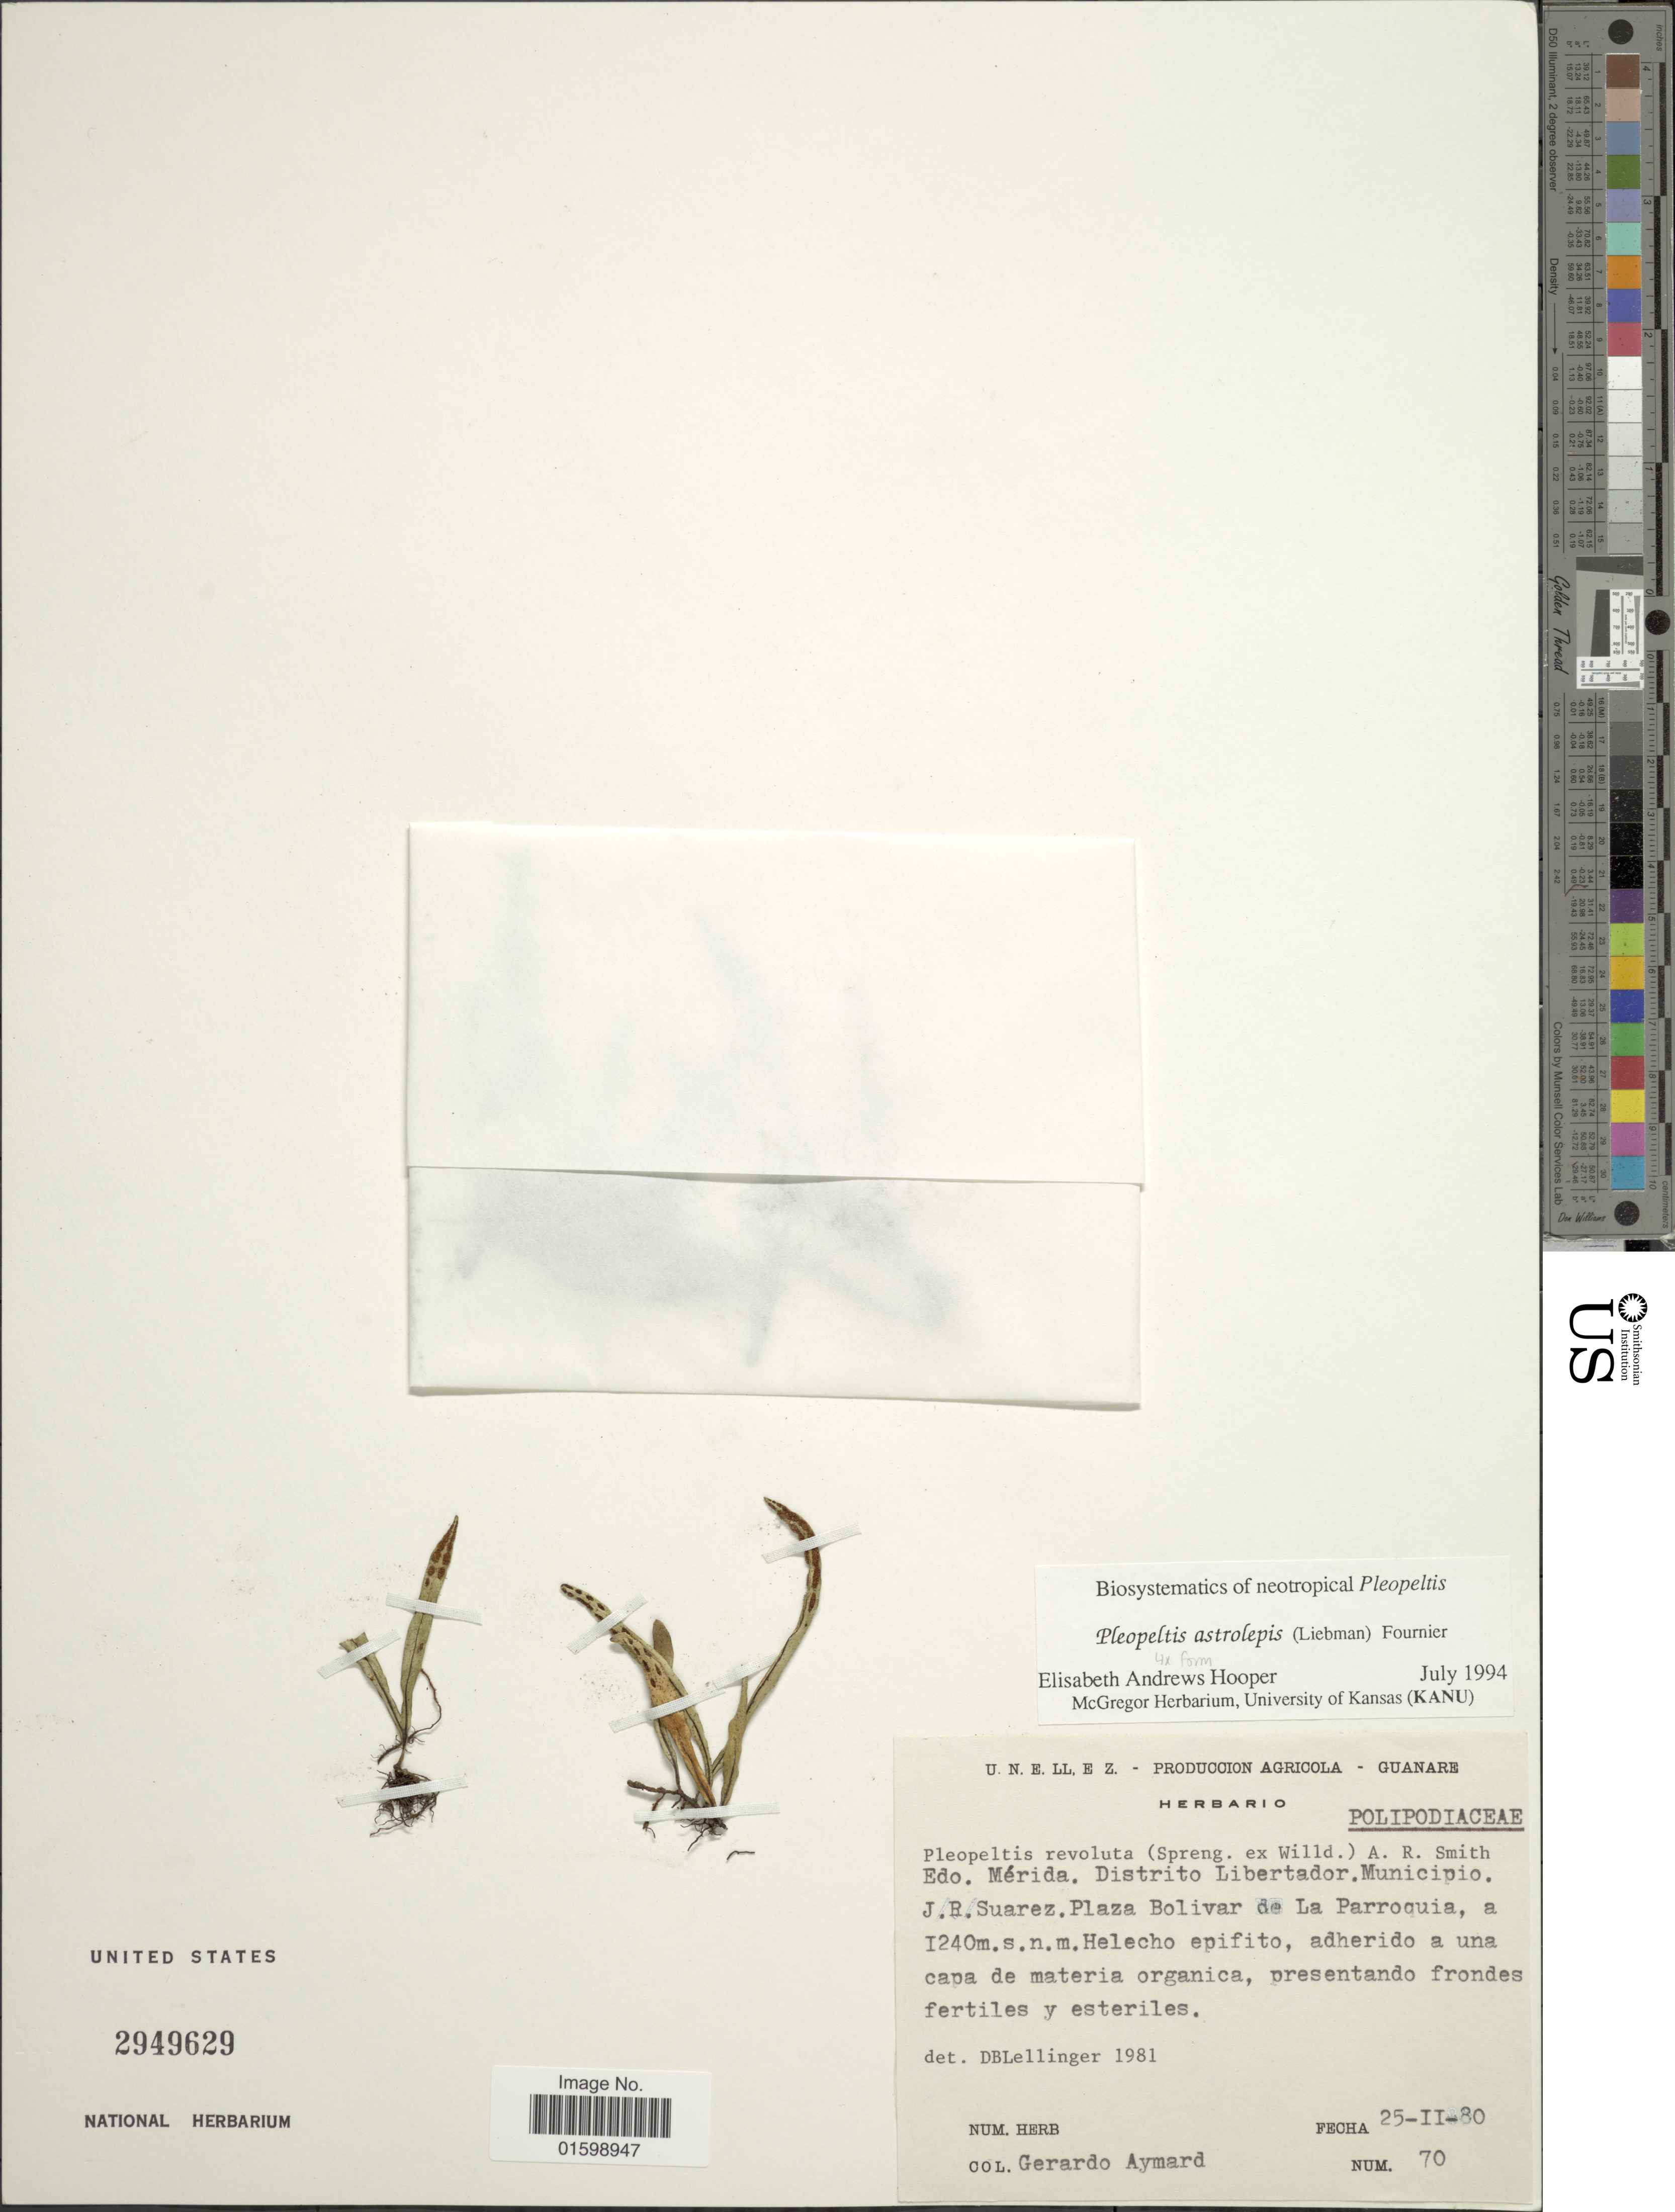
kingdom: Plantae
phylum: Tracheophyta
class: Polypodiopsida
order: Polypodiales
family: Polypodiaceae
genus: Pleopeltis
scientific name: Pleopeltis astrolepis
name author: (Liebm.) E. Fourn.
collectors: G. A. Aymard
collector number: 70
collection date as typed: Transcribed d/m/y: 25/2/80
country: Venezuela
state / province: Mérida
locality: Edo. Mérida, Distrito Libertador, Municipio, J. R. Suarez, Plaza Bolivar de La Parroquia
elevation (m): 1240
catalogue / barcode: US 2949629